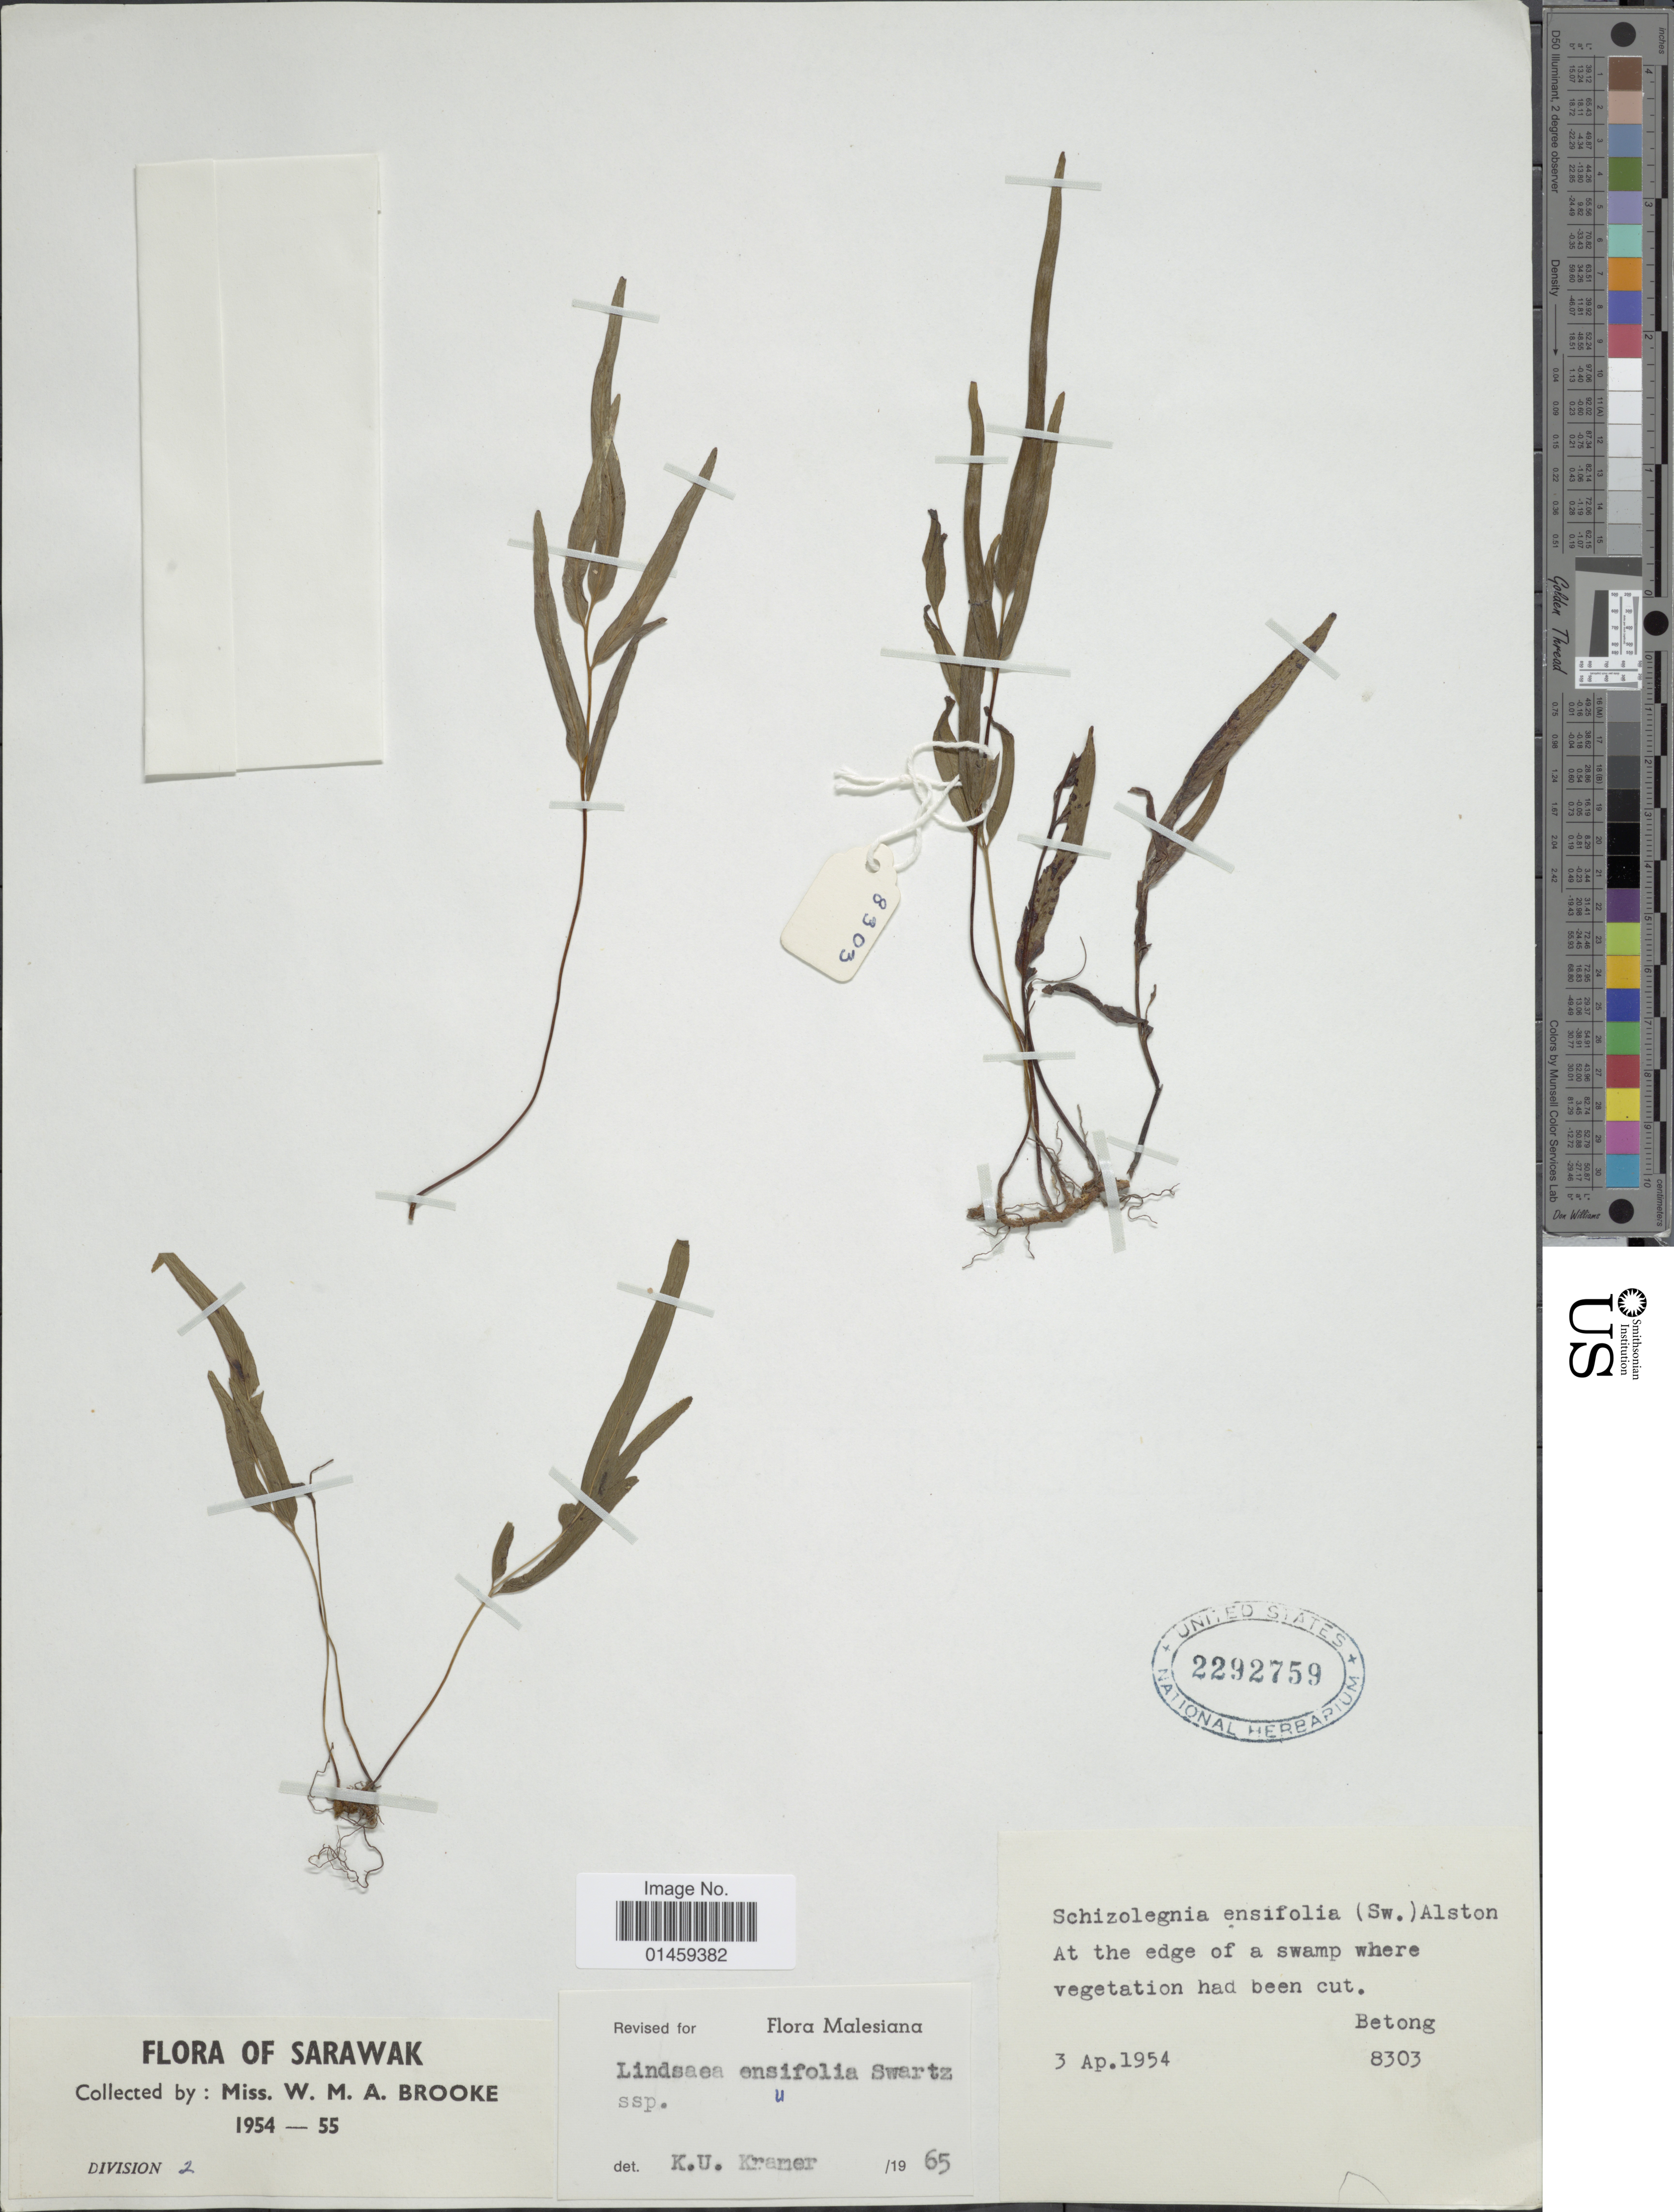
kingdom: Plantae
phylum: Tracheophyta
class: Polypodiopsida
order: Polypodiales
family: Lindsaeaceae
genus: Lindsaea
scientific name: Lindsaea ensifolia subsp. ensifolia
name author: Sw.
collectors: W. Brooke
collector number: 8303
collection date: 1954-04-03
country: Malaysia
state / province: Sarawak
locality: Betong.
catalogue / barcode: US 2292759